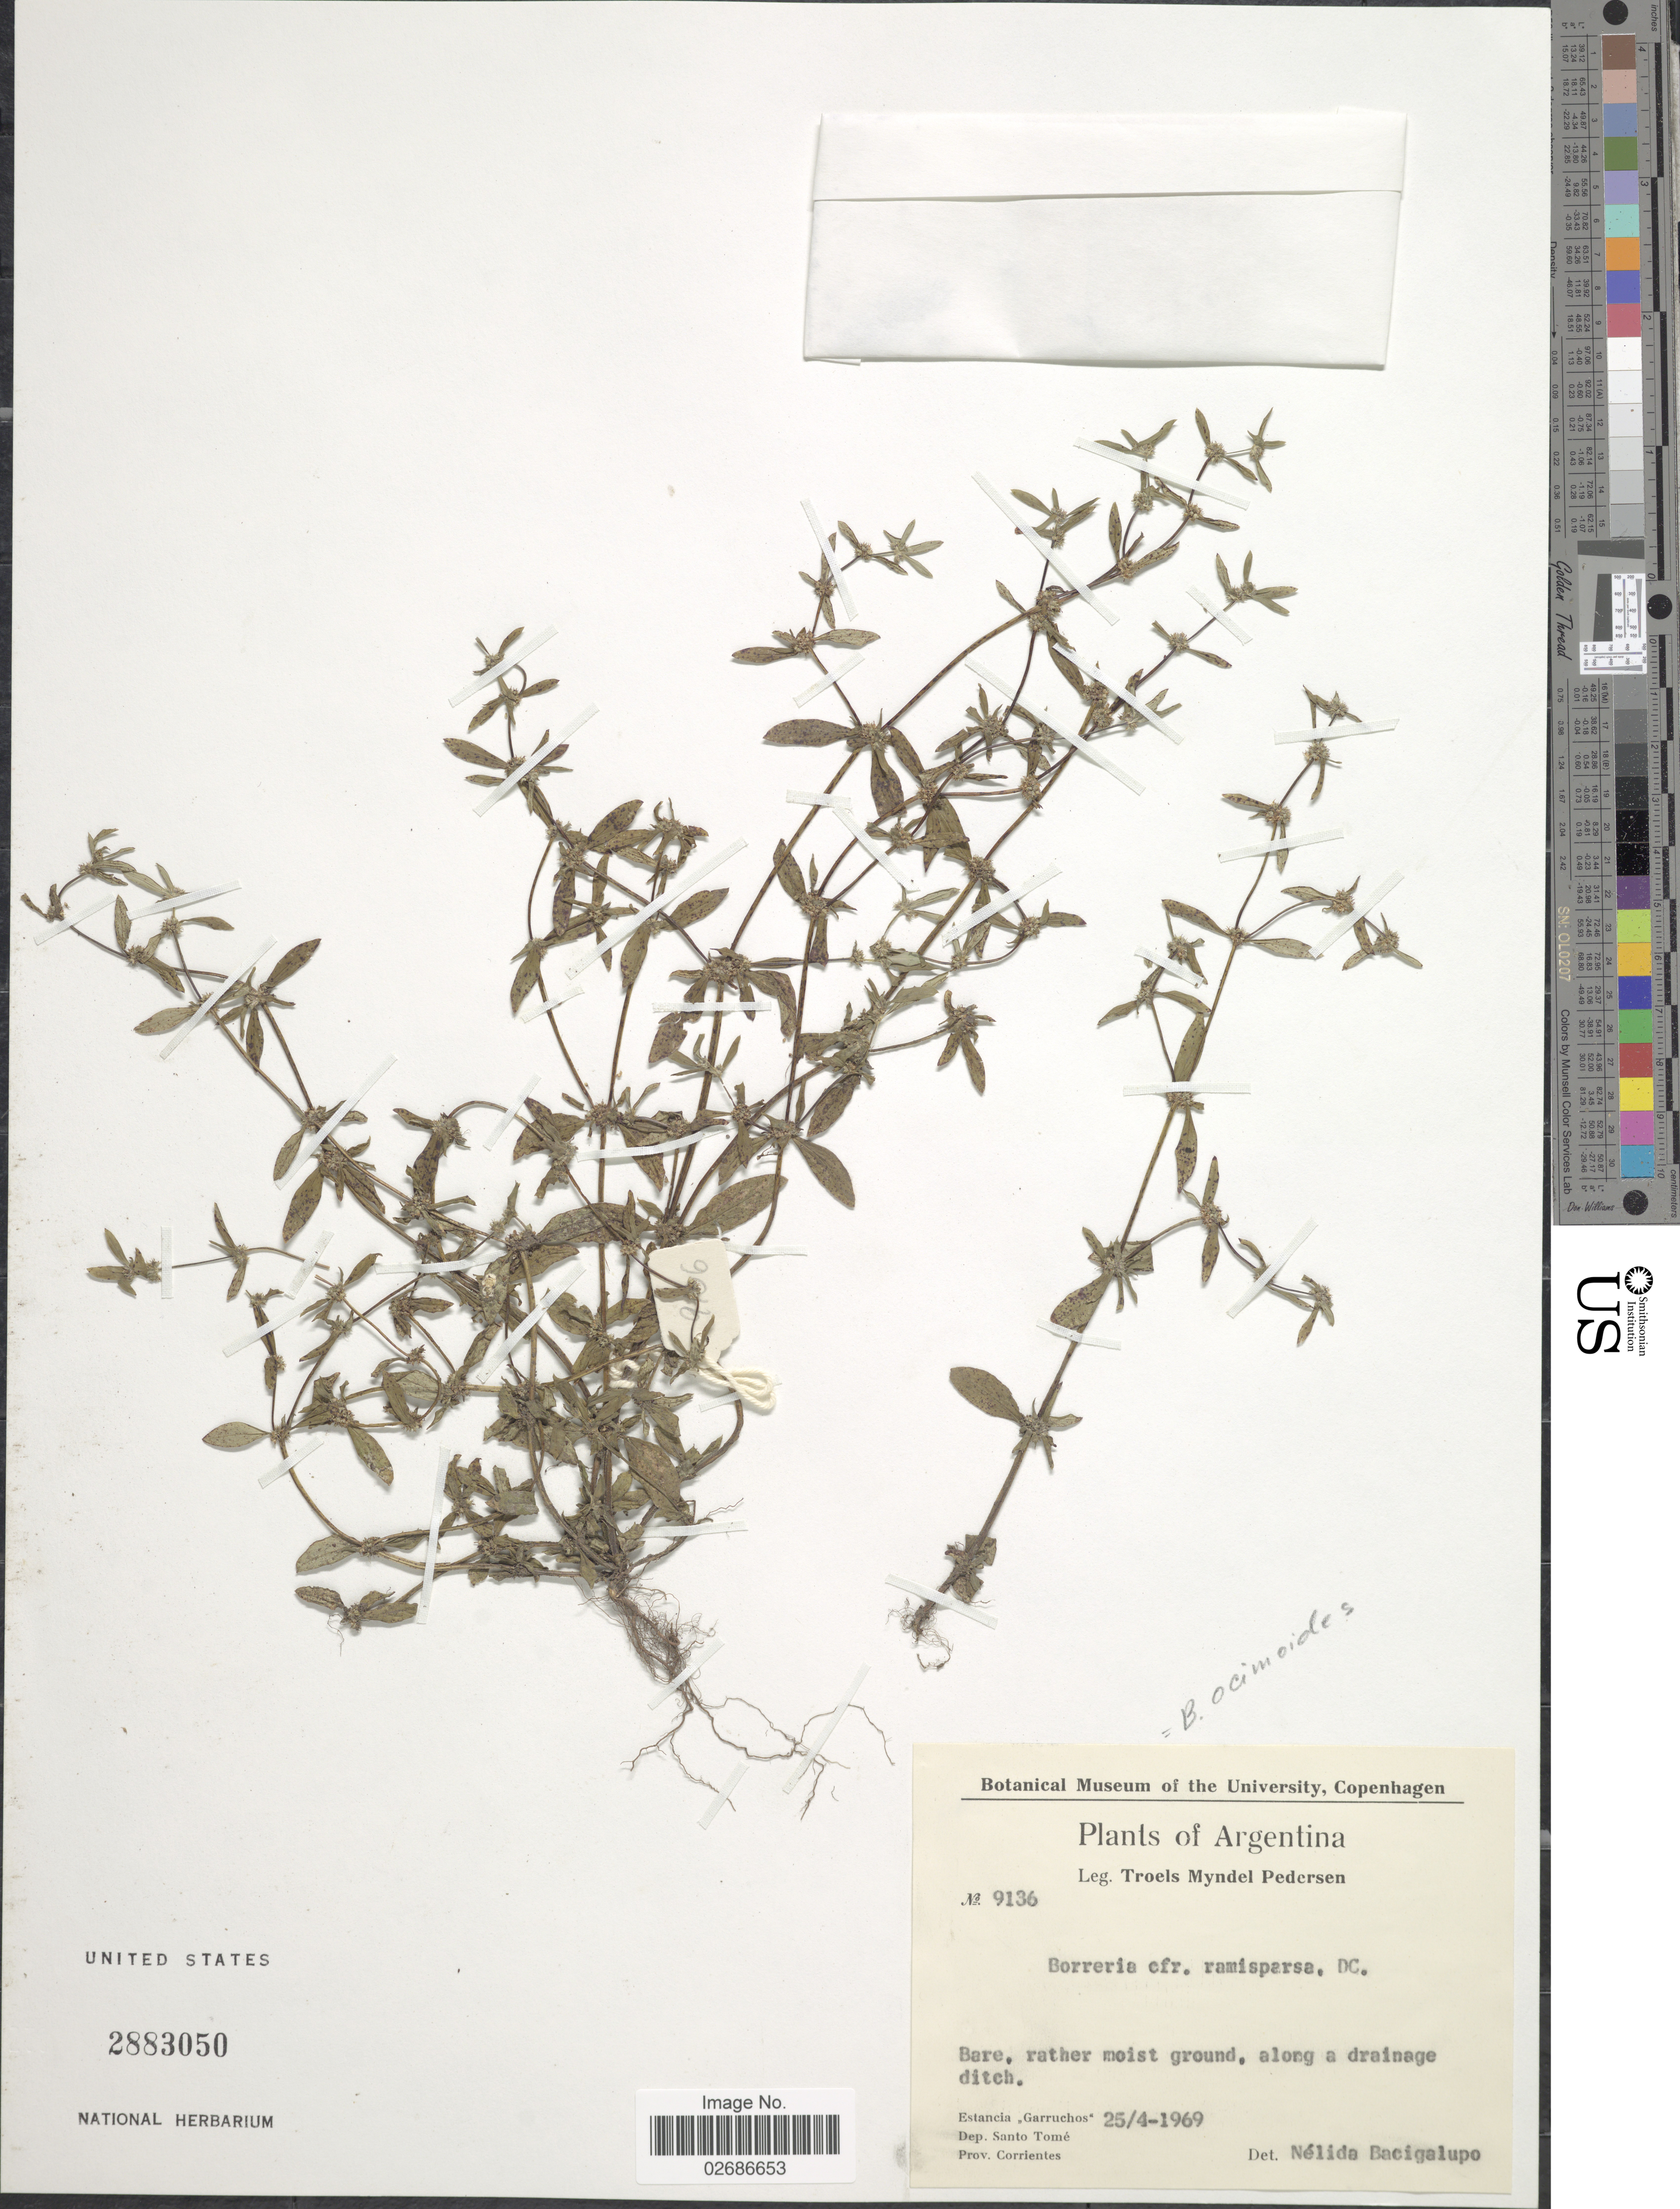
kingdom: Plantae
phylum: Tracheophyta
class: Magnoliopsida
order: Gentianales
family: Rubiaceae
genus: Borreria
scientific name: Borreria ocimoides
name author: (Burm. f.) DC.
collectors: T. Pederson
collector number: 9136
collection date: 1969-04-25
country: Argentina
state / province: Corrientes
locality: Estancia "Garruchos". Dep. Santo Tome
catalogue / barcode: US 2883050